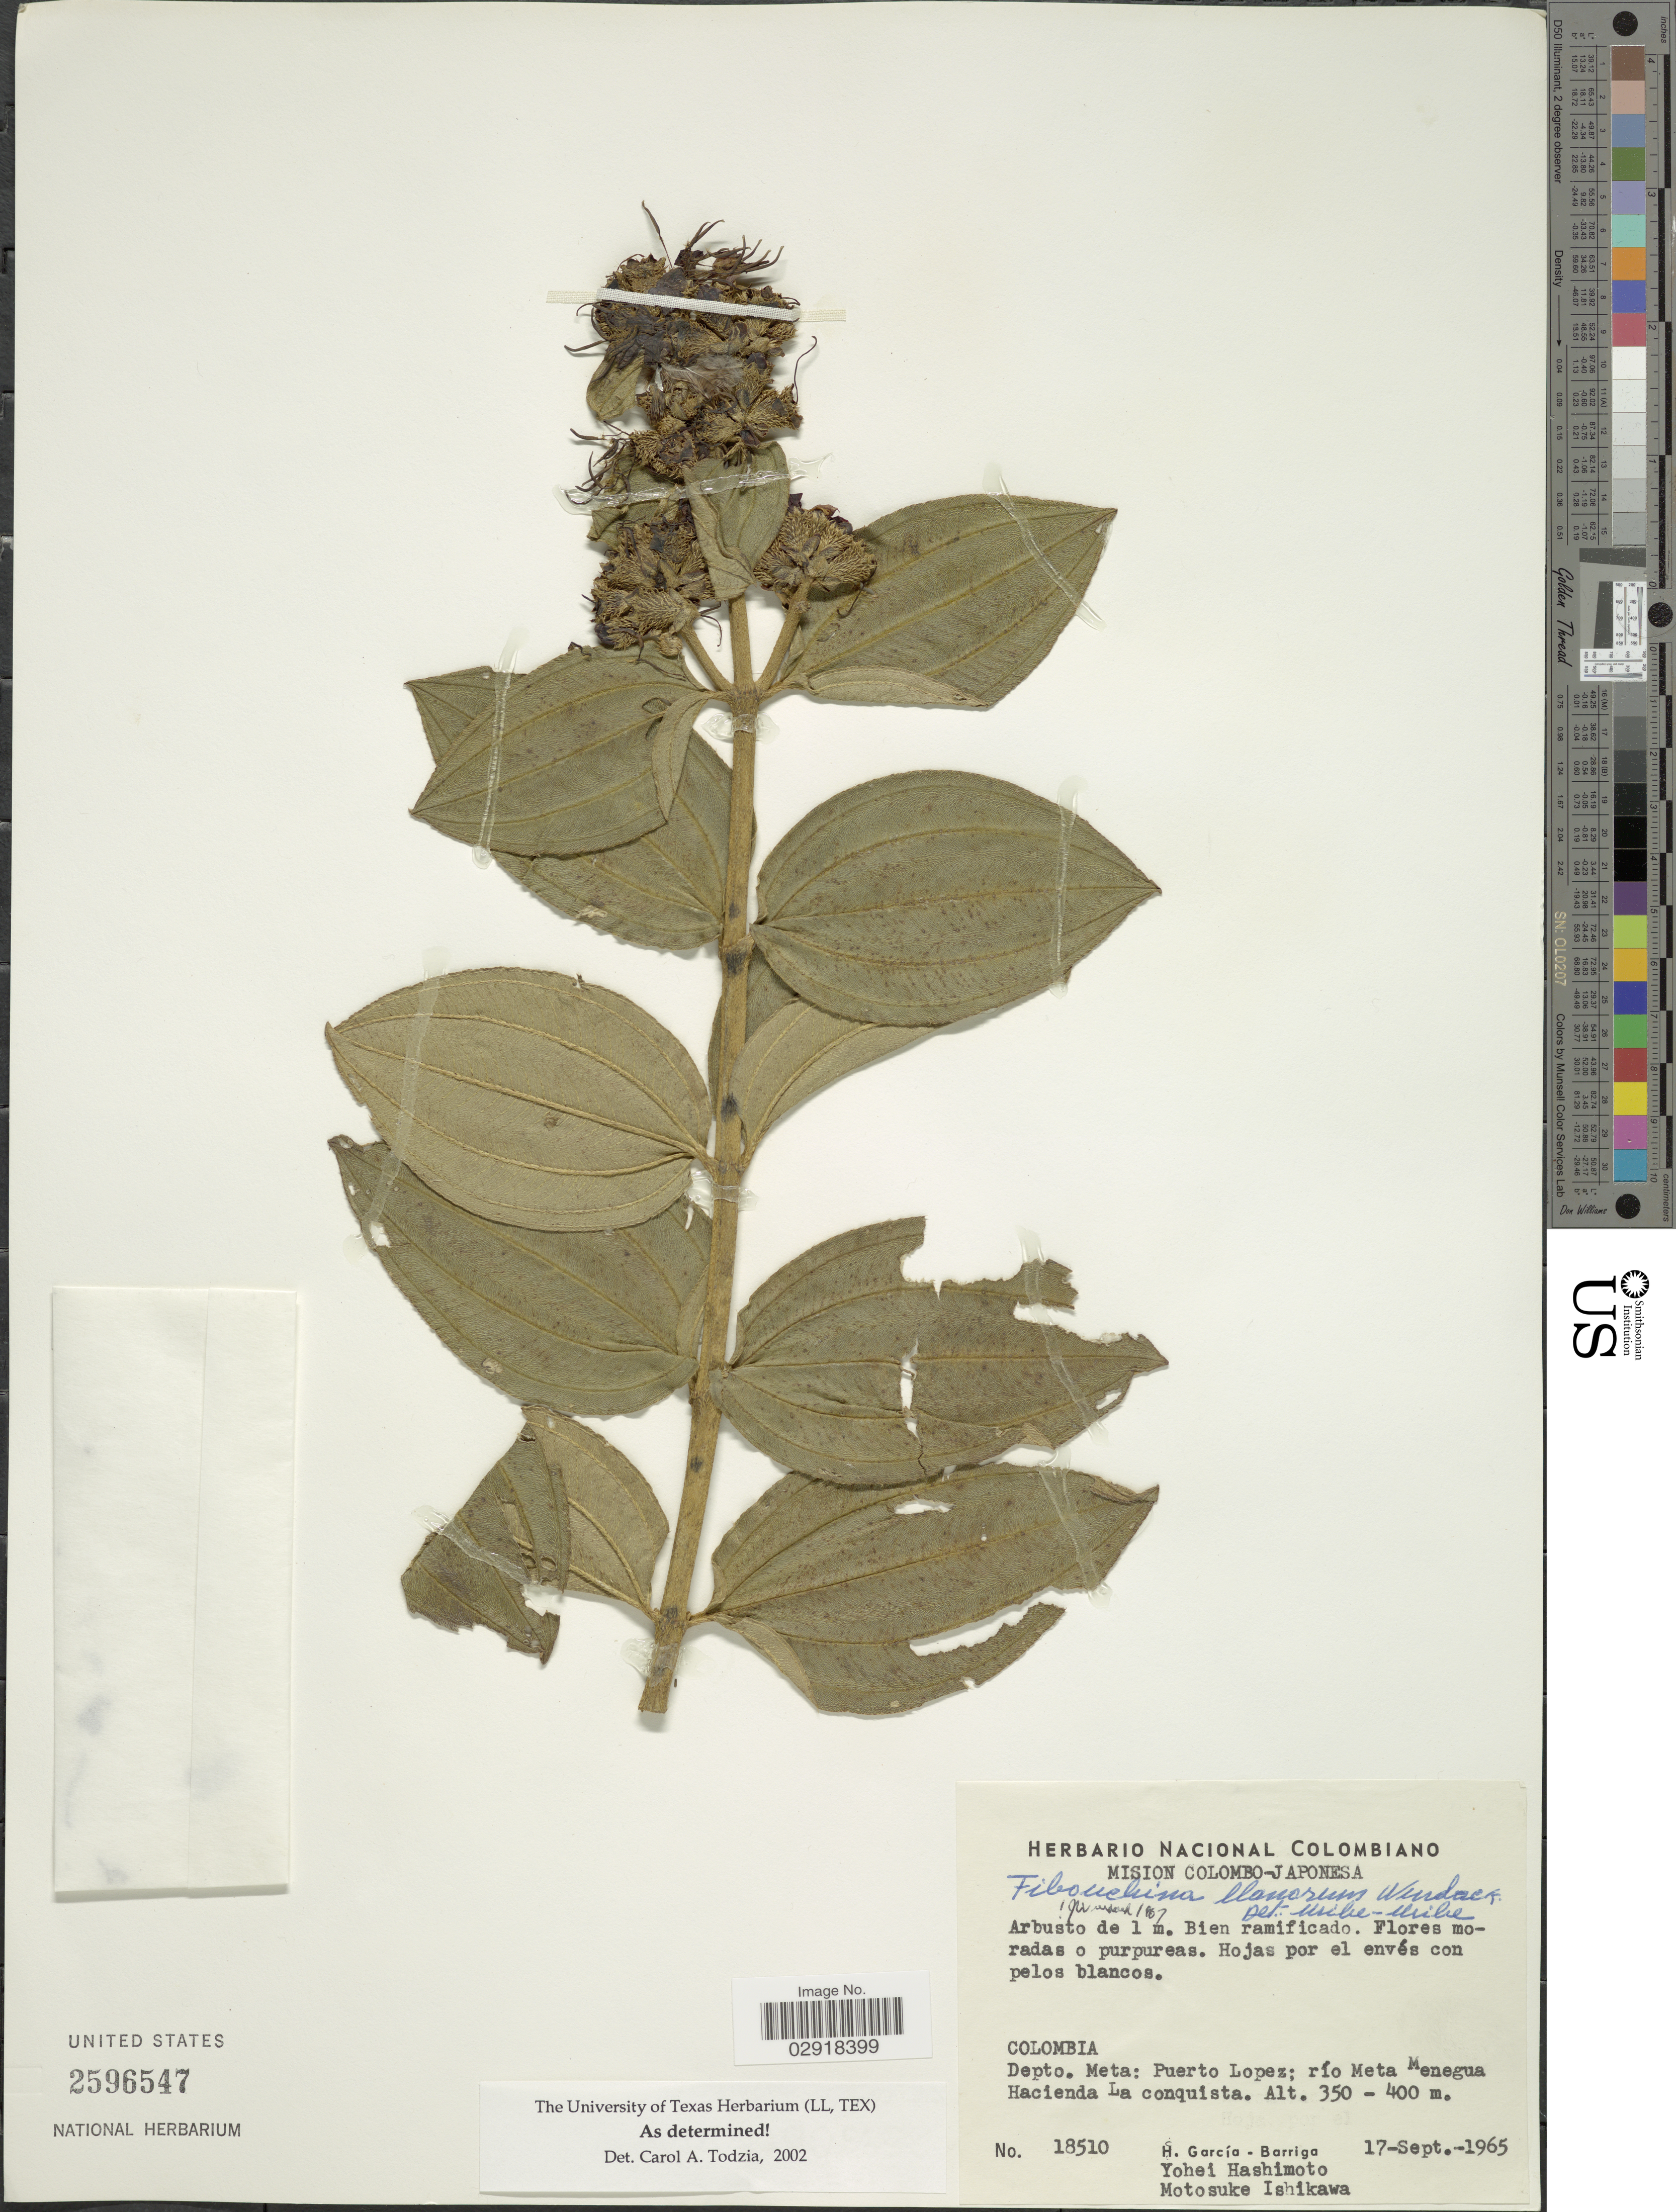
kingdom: Plantae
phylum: Tracheophyta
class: Magnoliopsida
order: Myrtales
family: Melastomataceae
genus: Tibouchina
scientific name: Tibouchina llanorum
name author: Wurdack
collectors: H. García Barriga, Y. Hashimoto & M. Ishikawa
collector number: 18510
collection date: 1965-09-17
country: Colombia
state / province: Meta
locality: Depto. Meta, Puerto Lopez, río Meta Menegua, Hacienda La conquista.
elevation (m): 350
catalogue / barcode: US 2596547